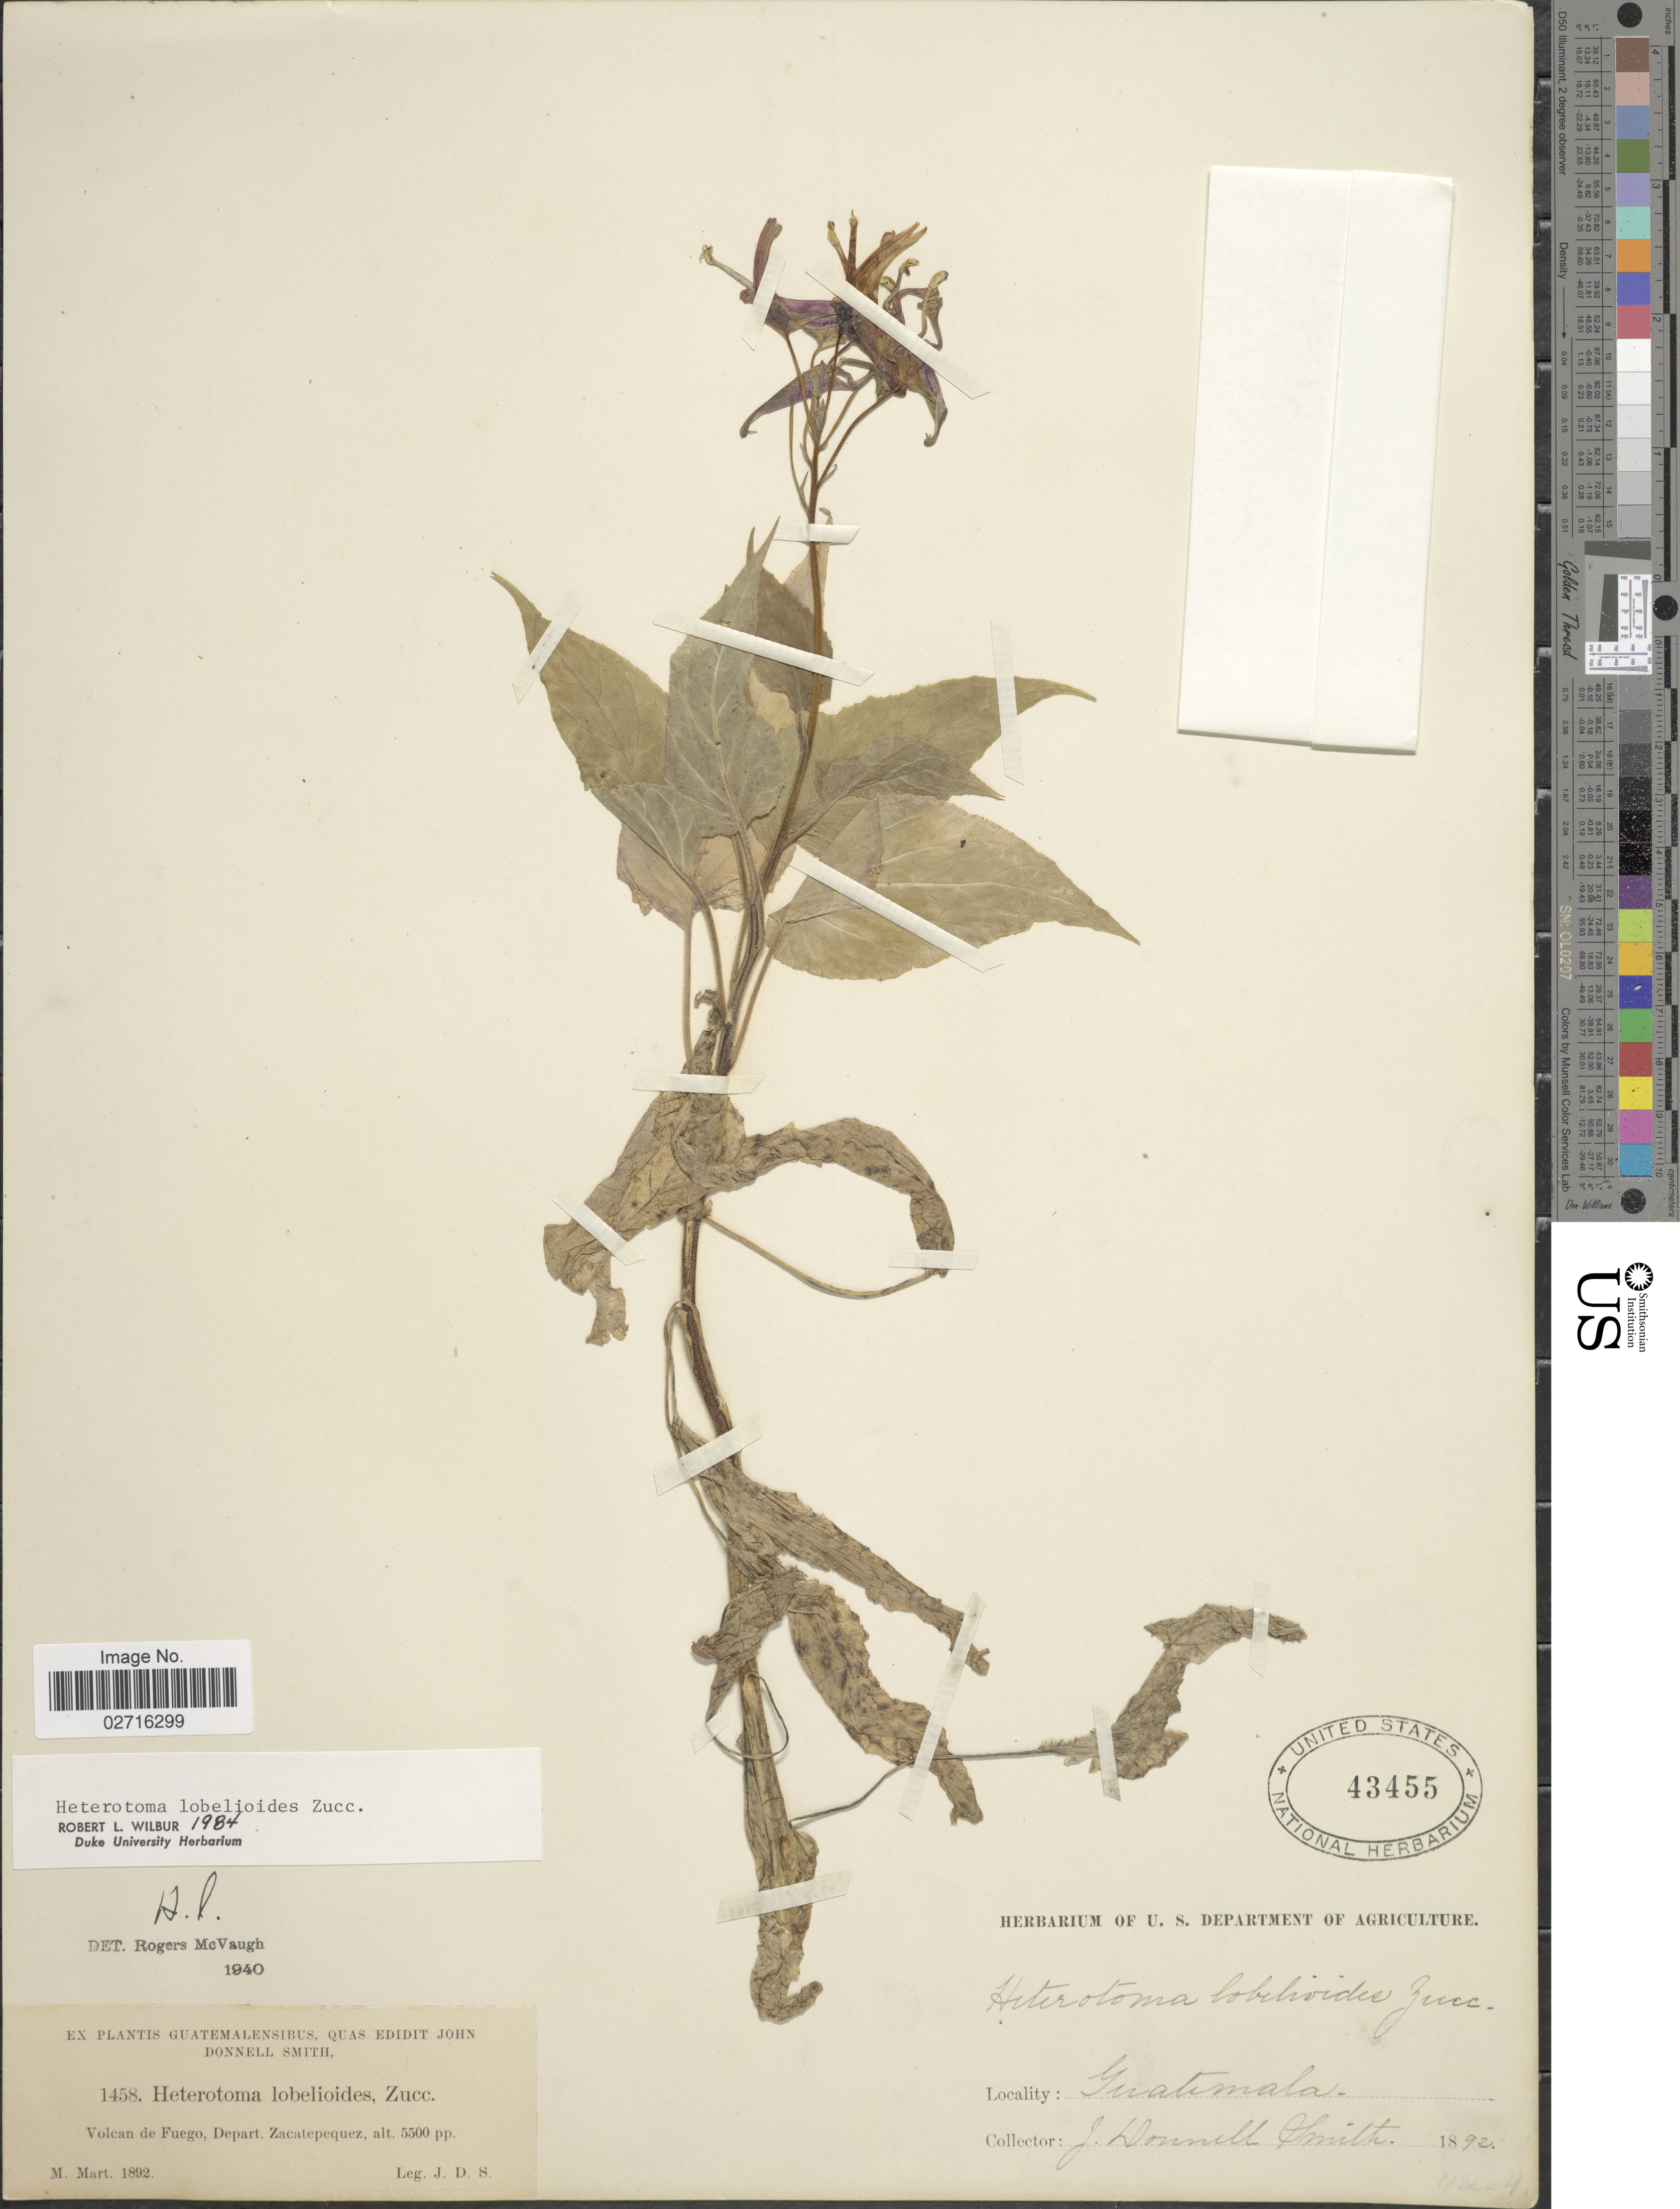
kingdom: Plantae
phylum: Tracheophyta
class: Magnoliopsida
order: Asterales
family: Campanulaceae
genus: Heterotoma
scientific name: Heterotoma lobelioides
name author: Zucc.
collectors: J. Donnell Smith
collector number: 1458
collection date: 1892-03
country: Guatemala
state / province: Sacatepéquez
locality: Volcan de Fuego, Depart. Zacatepéquez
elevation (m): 1676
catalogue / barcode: US 43455